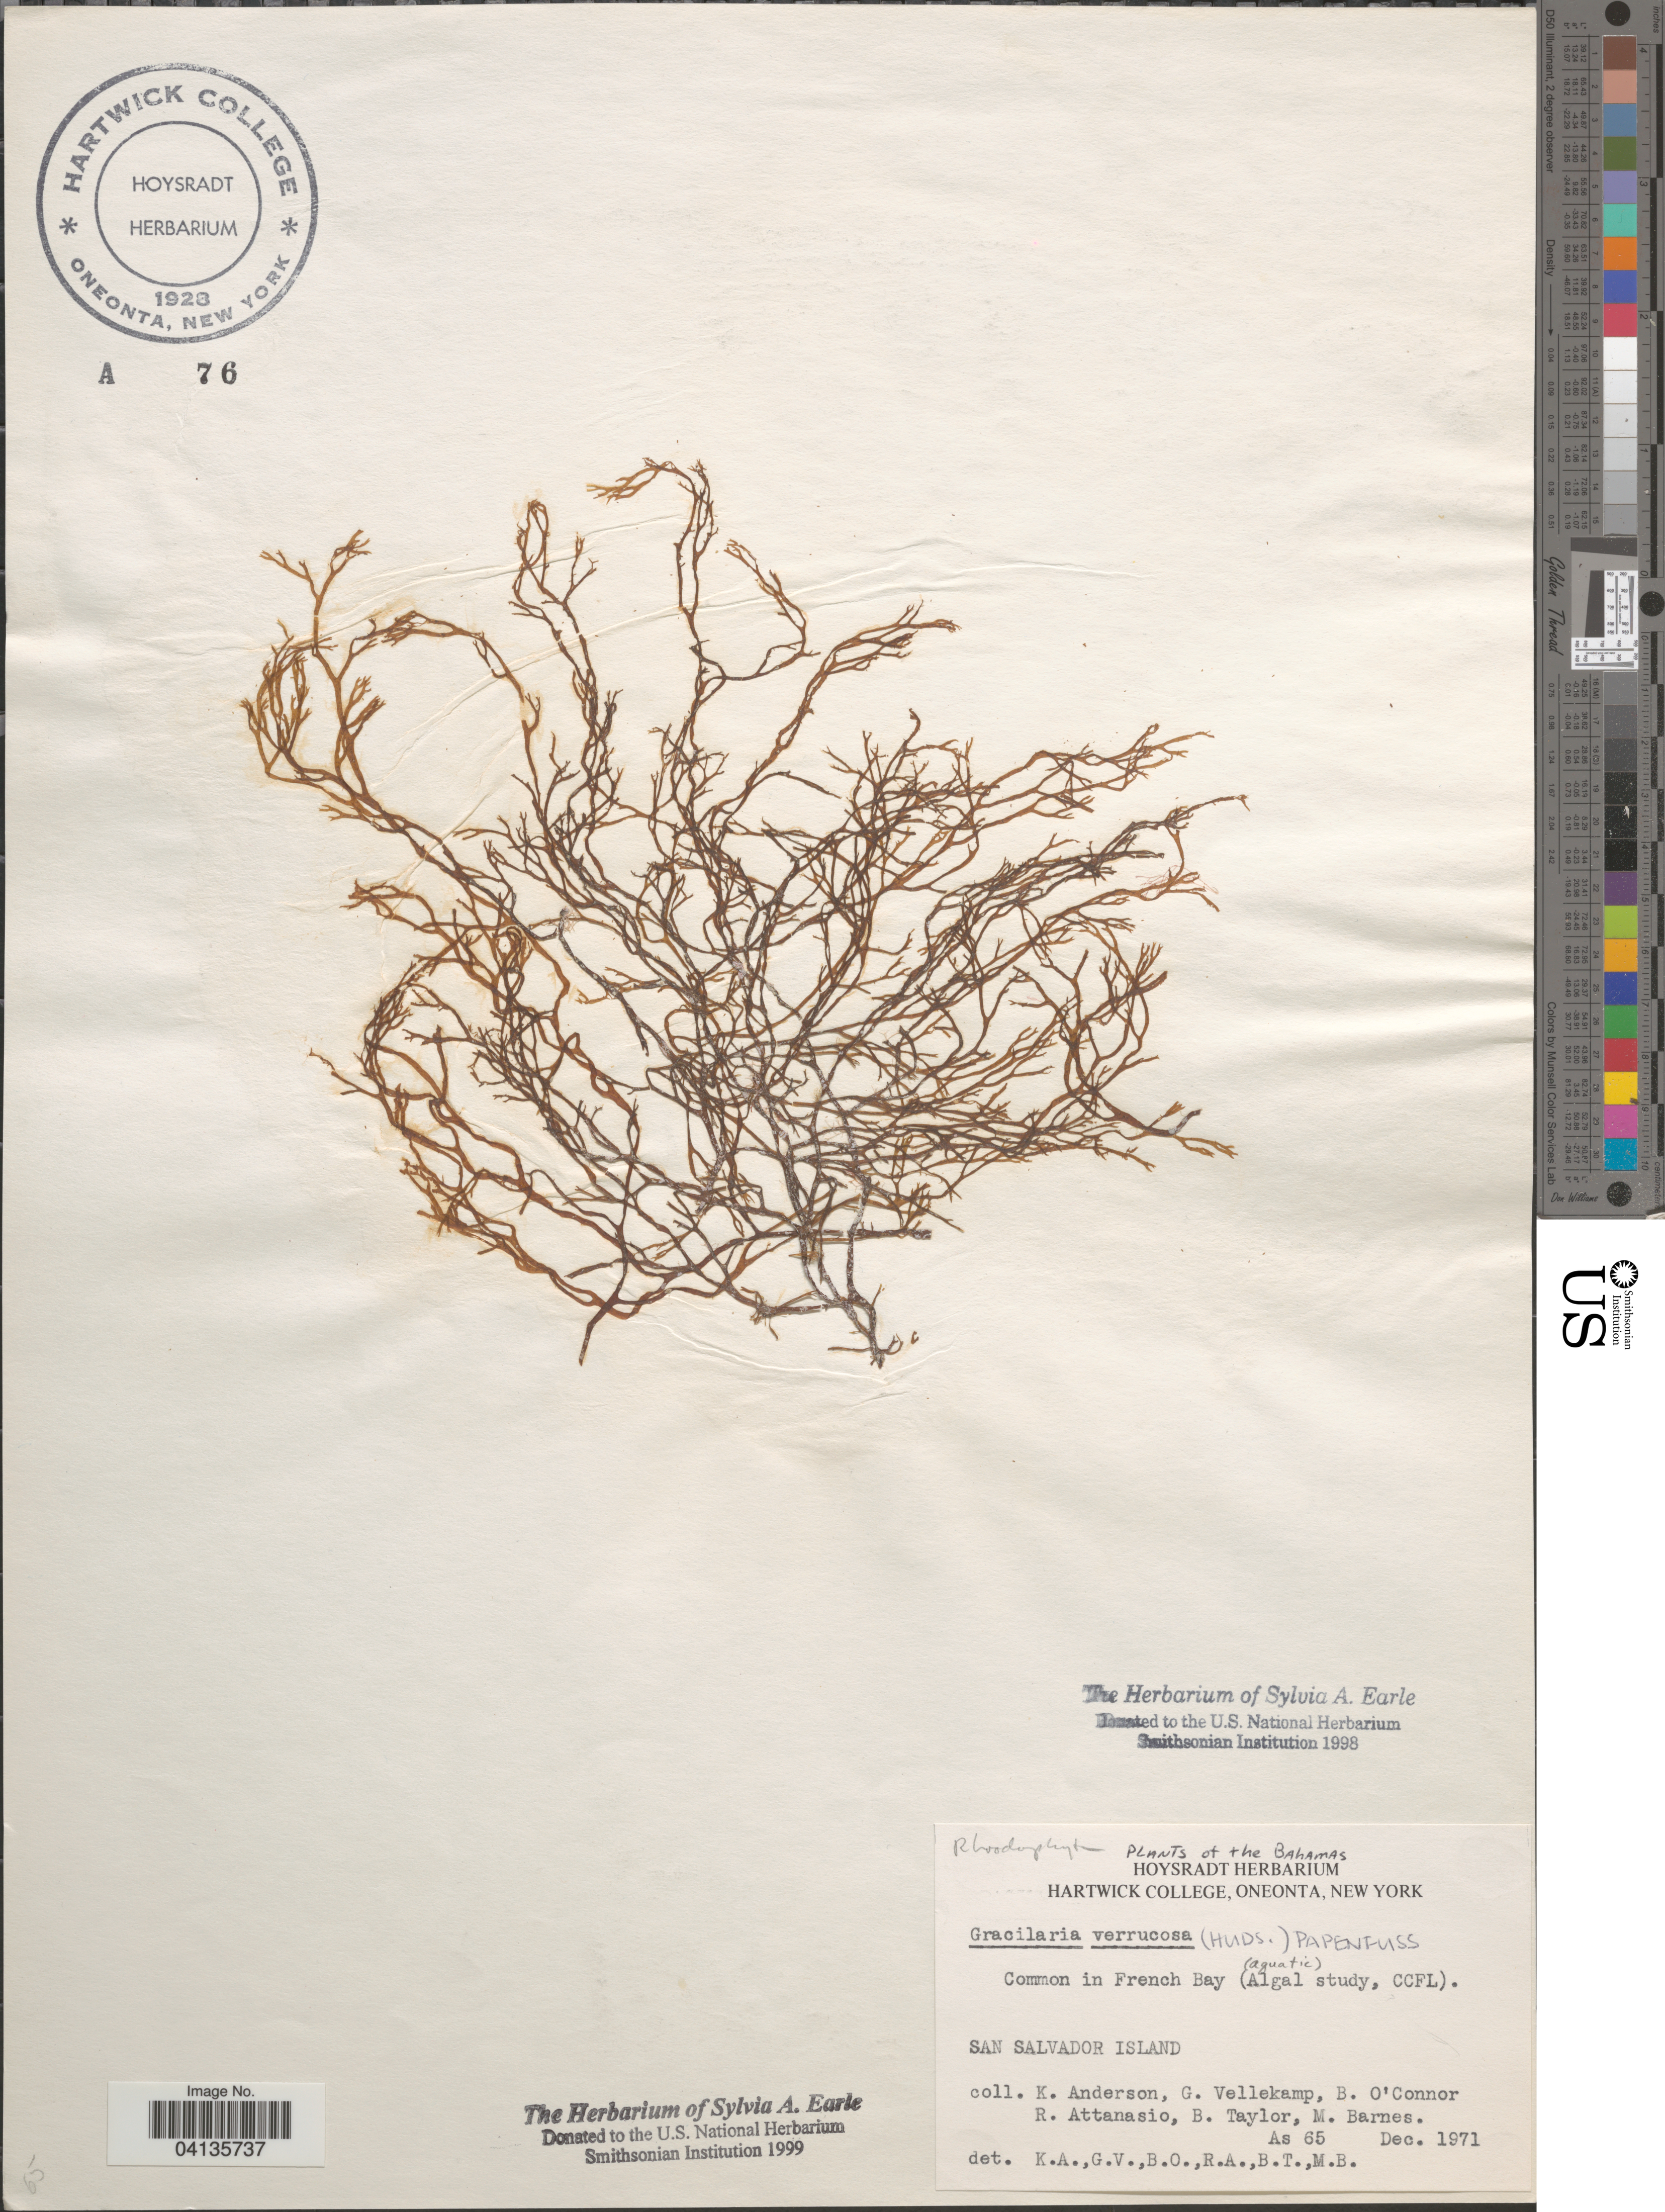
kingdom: Plantae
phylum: Rhodophyta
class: Florideophyceae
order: Gracilariales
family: Gracilariaceae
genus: Gracilariopsis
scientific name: Gracilariopsis longissima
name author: (S.G. Gmel.) Steentoft et al.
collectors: K. Anderson, G. Vellekamp, B. O'Connor, R. Attanasio & et al.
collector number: As65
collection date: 1971-12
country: Bahamas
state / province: San Salvador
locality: Common in French Bay (Algal study, CCFL).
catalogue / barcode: US 328667